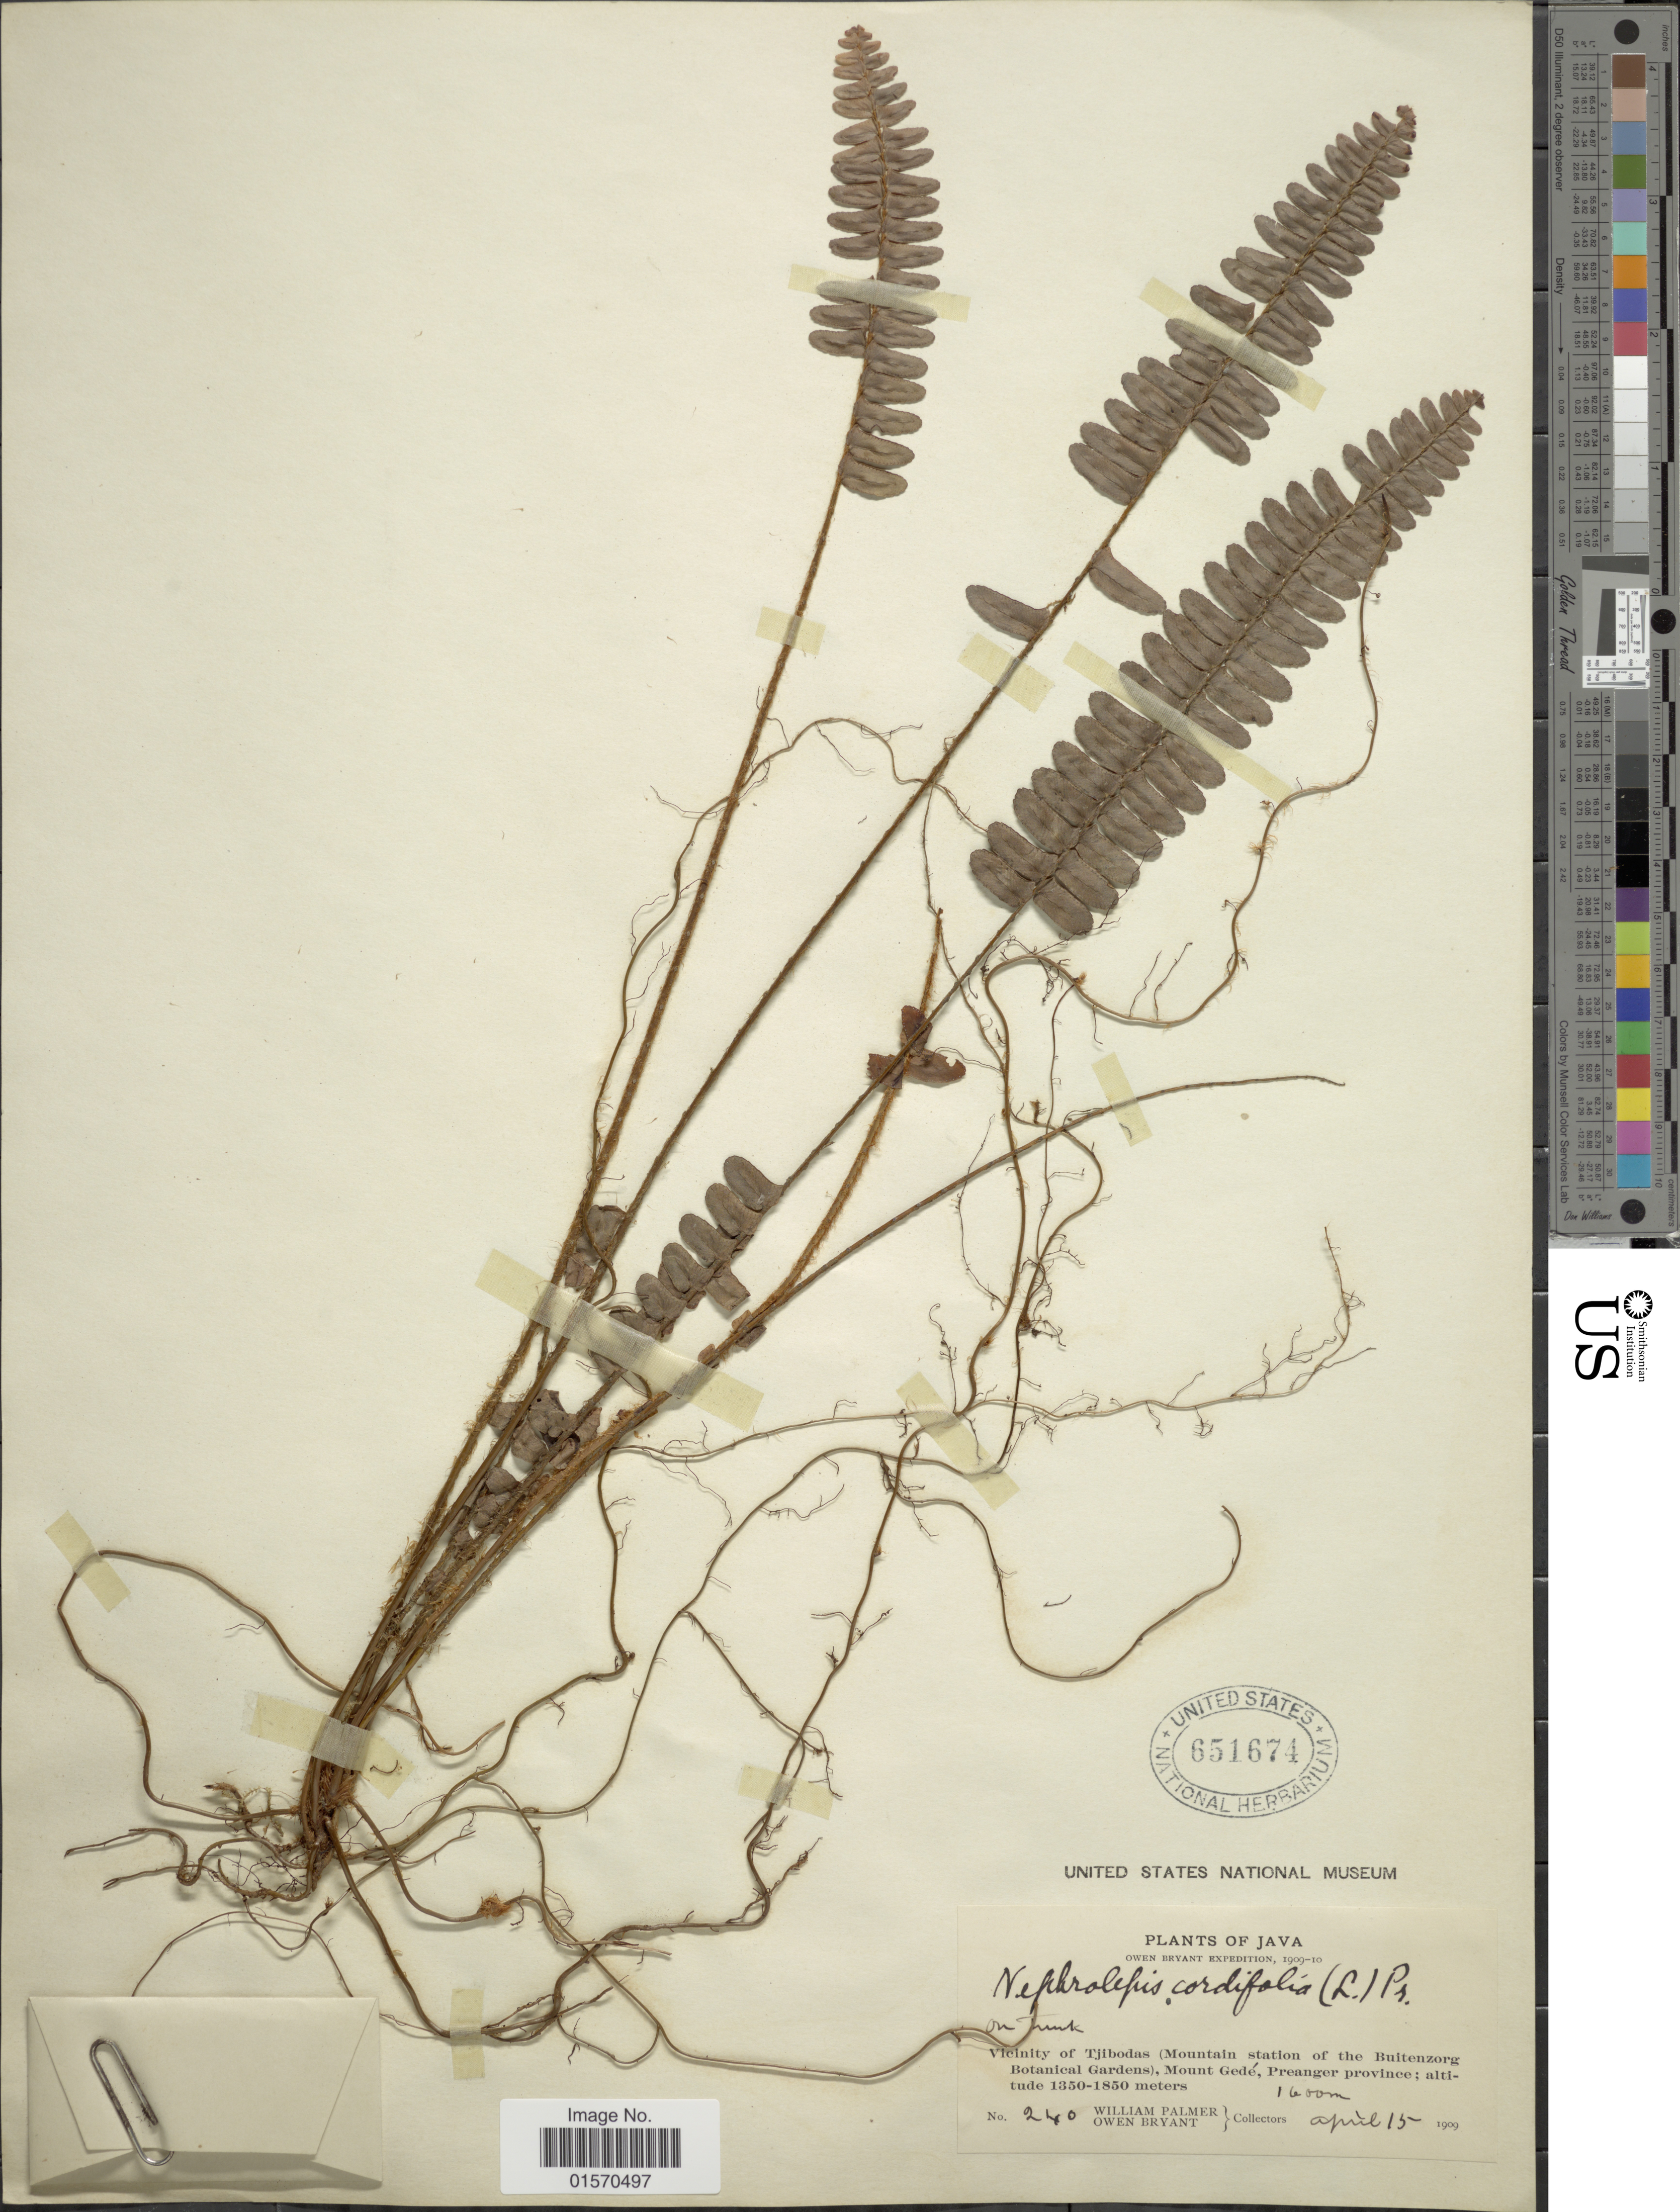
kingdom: Plantae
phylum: Tracheophyta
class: Polypodiopsida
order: Polypodiales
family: Nephrolepidaceae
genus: Nephrolepis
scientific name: Nephrolepis cordifolia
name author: (L.) C. Presl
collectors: W. Palmer & O. Bryant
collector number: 240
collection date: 1909-04-15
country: Indonesia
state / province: Java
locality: Vicinity of Tjibodas (Mountain station of the Buitenzorg Botanical Gardens), Mount Gedé, Preanger province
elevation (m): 1600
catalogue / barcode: US 651674